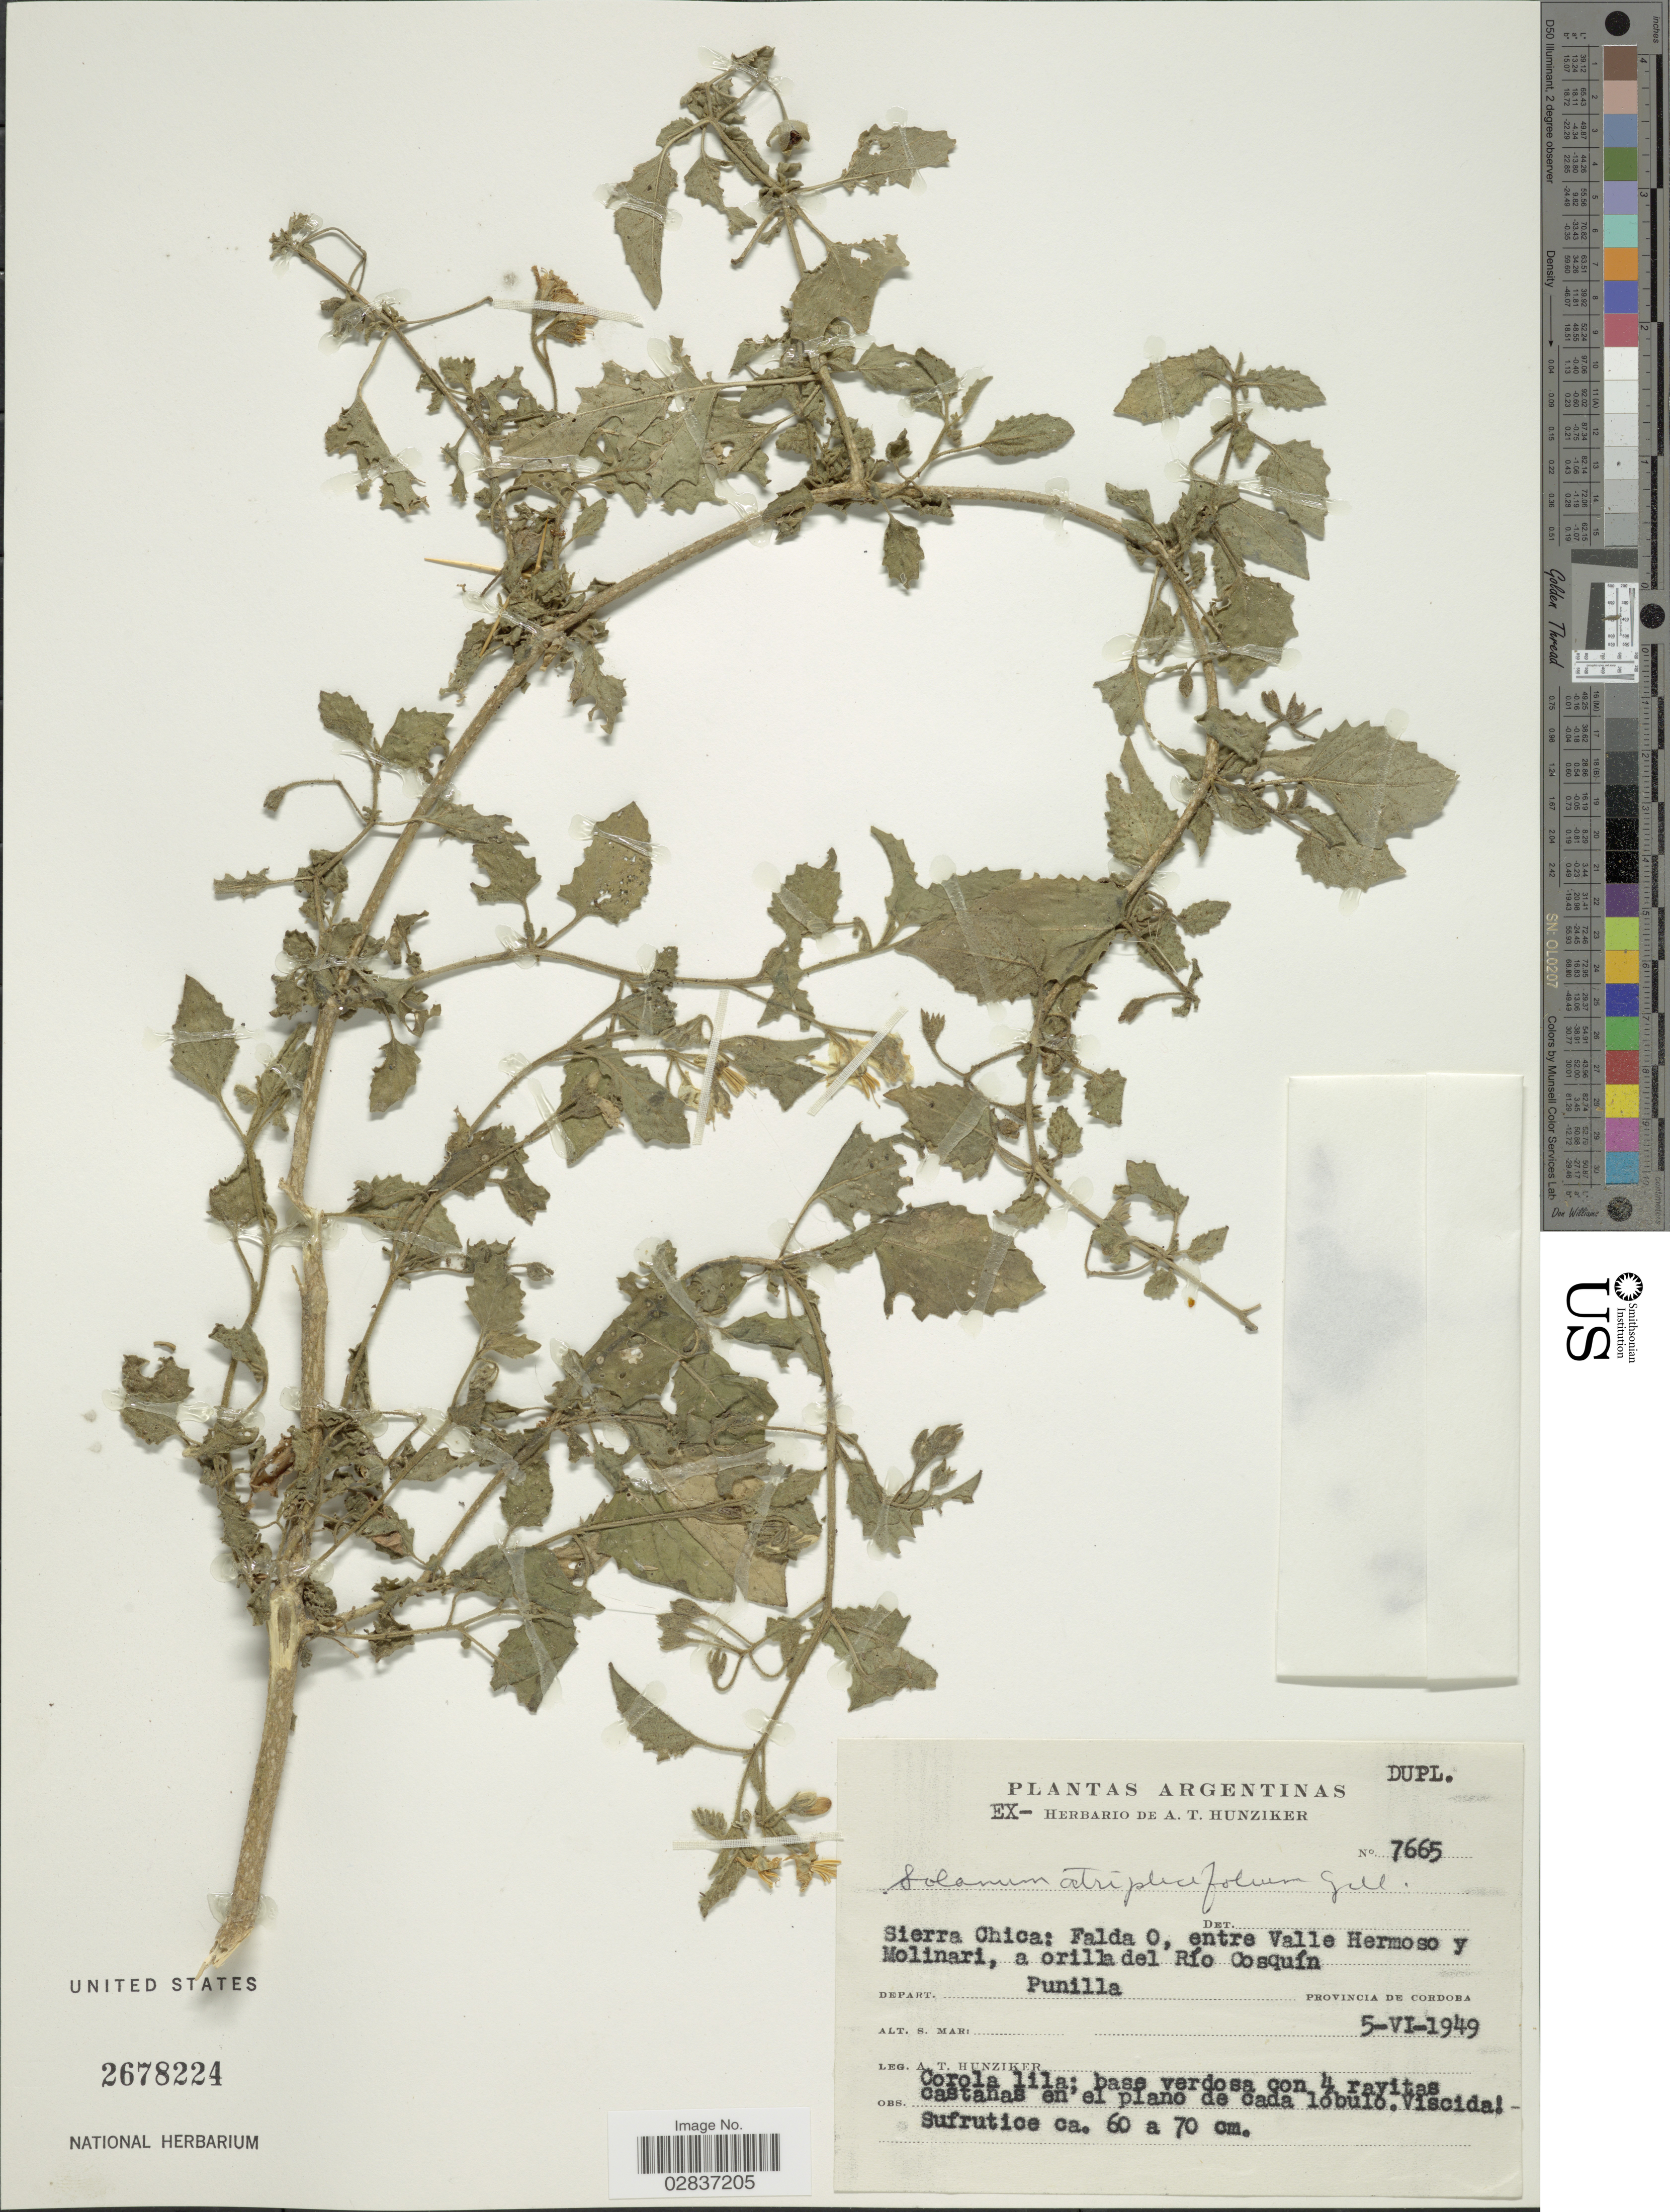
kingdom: Plantae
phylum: Tracheophyta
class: Magnoliopsida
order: Solanales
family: Solanaceae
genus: Solanum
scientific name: Solanum atriplicifolium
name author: Gillies ex Nees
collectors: A. T. Hunziker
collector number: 7665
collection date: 1949-06-05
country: Argentina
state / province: Cordoba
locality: Sierra Chica: Falda O, entre Valle Hermoso y Molinari, a orilla del Río Cosquín, Depart. Punilla, Provincia de Cordoba.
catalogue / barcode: US 2678224